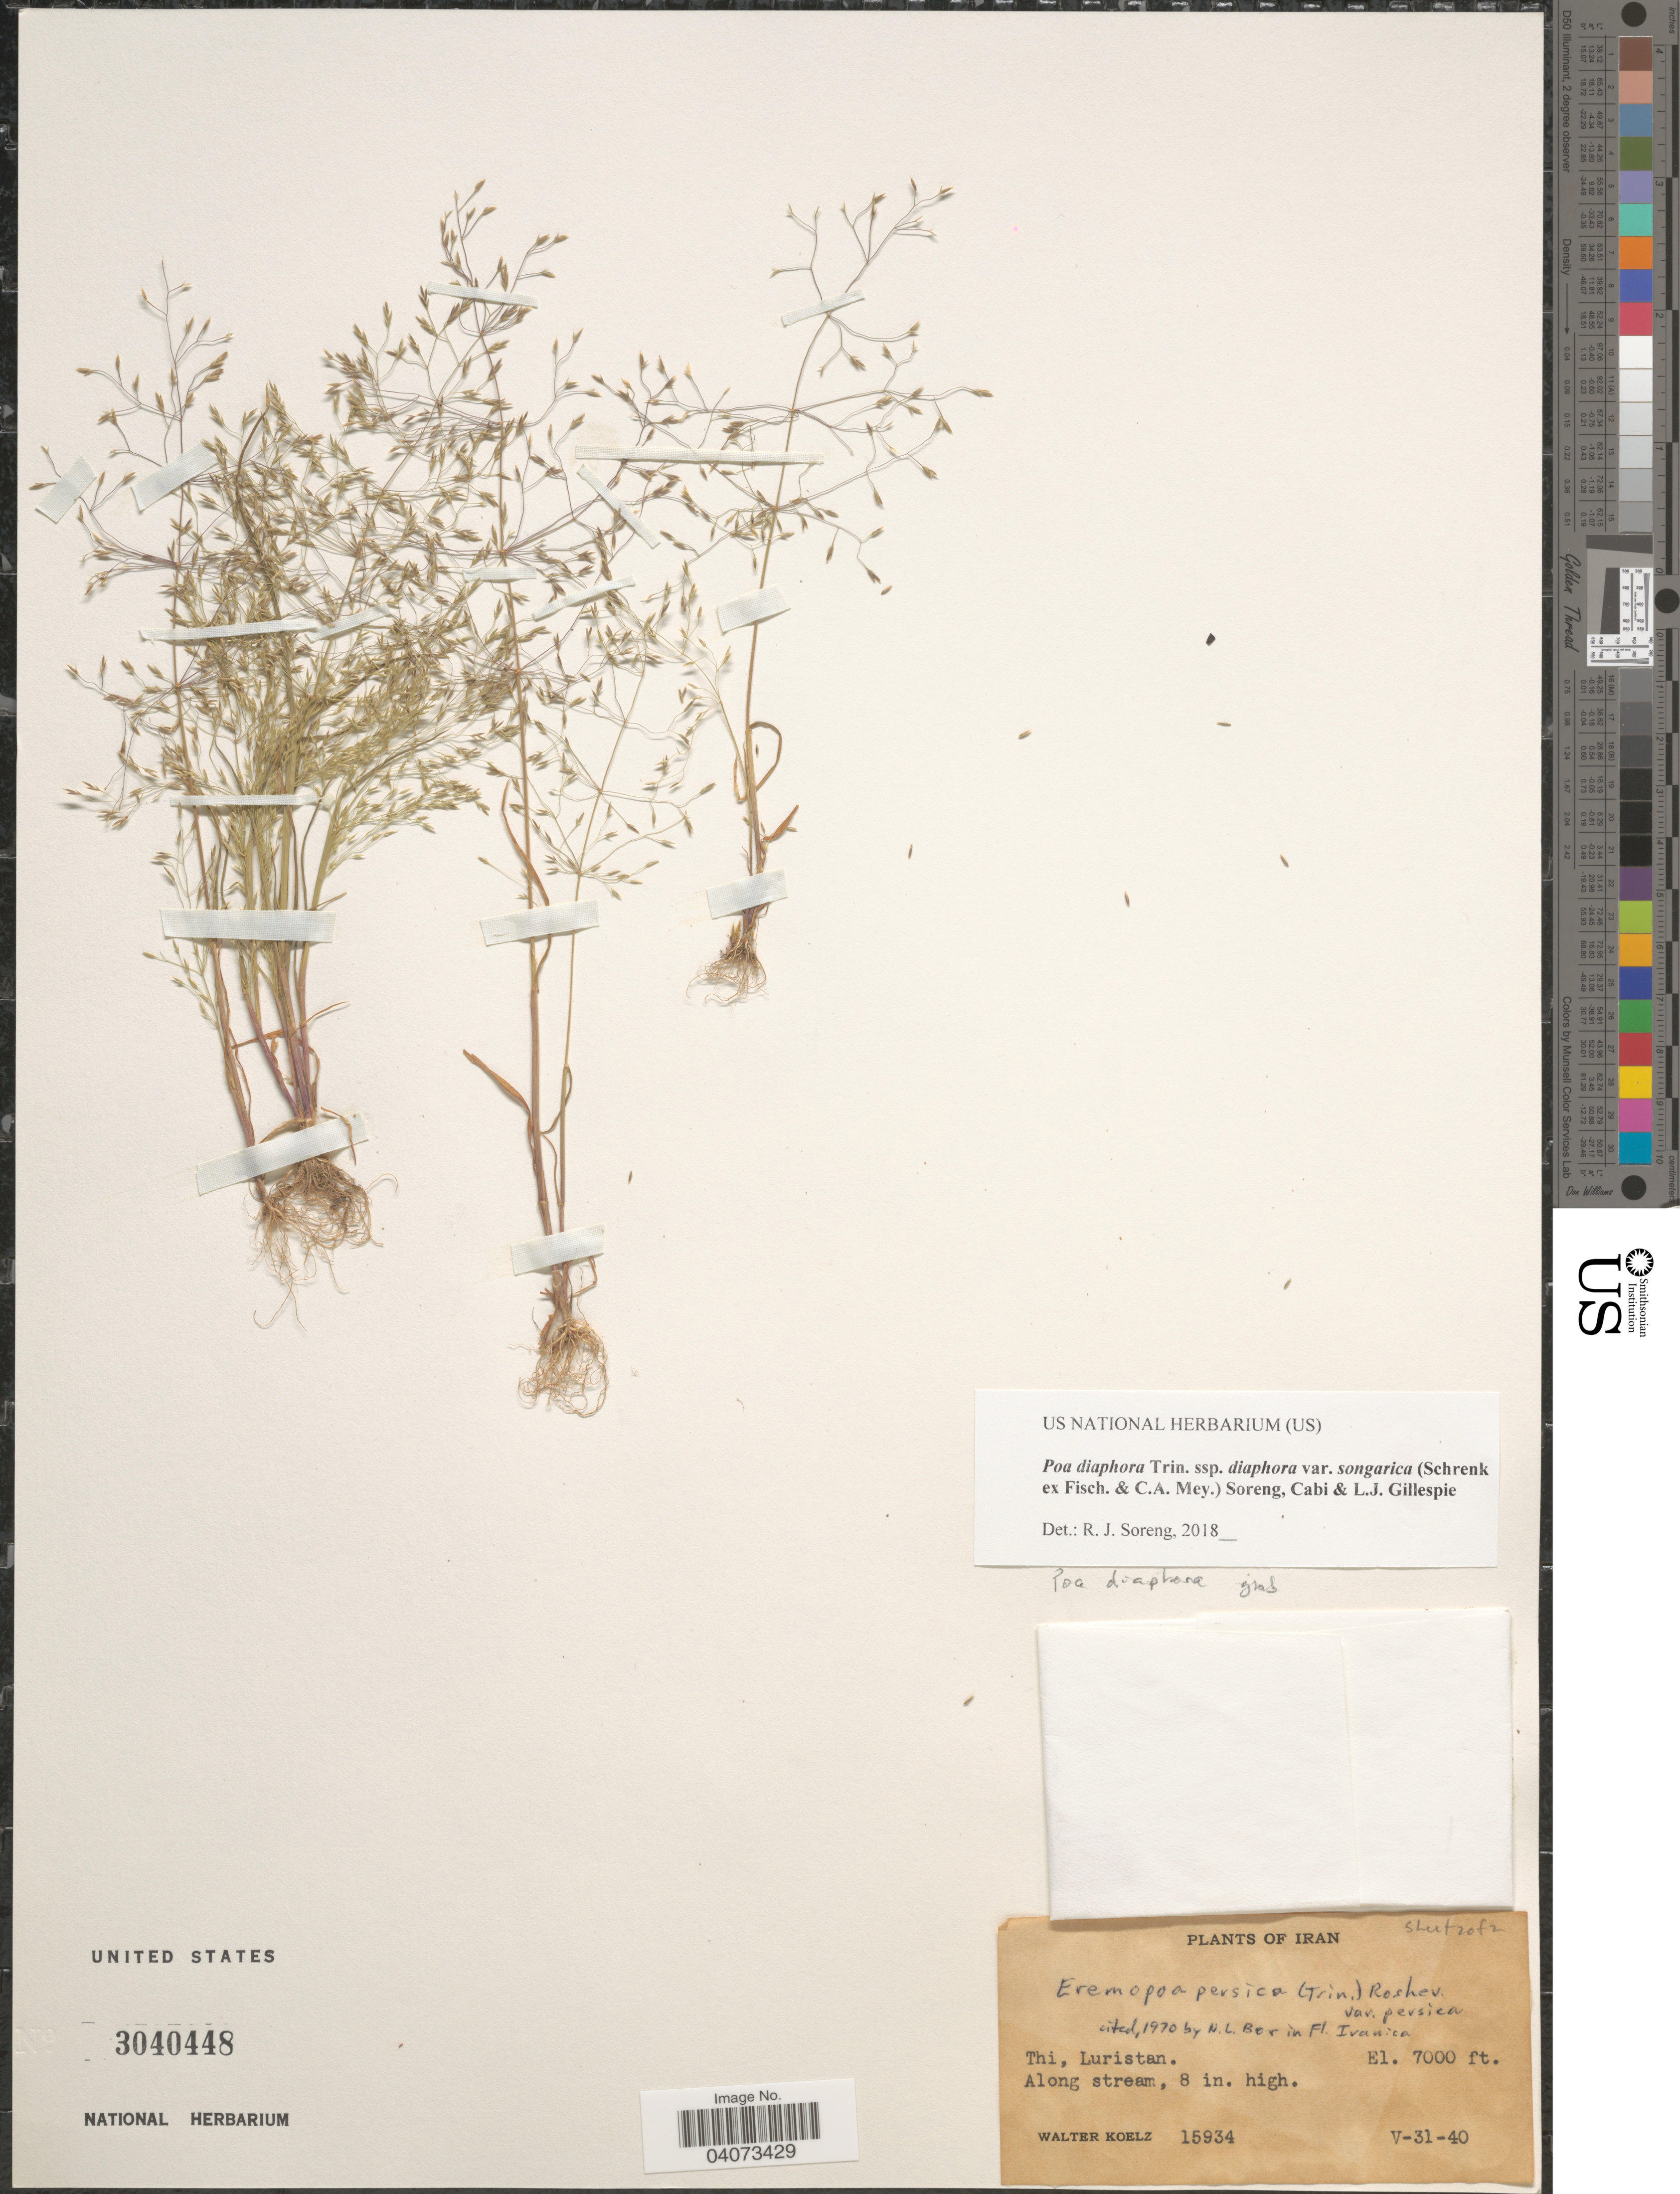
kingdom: Plantae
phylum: Tracheophyta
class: Liliopsida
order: Poales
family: Poaceae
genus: Poa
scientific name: Poa diaphora subsp. diaphora var. songarica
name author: (Schrenk ex Fisch. & C.A. Mey.) Soreng et al.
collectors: W. N. Koelz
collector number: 15934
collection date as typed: Transcribed d/m/y: 31/5/40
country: Iran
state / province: Lorestan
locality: Thi, Luristan.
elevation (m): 2134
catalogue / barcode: US 3040448